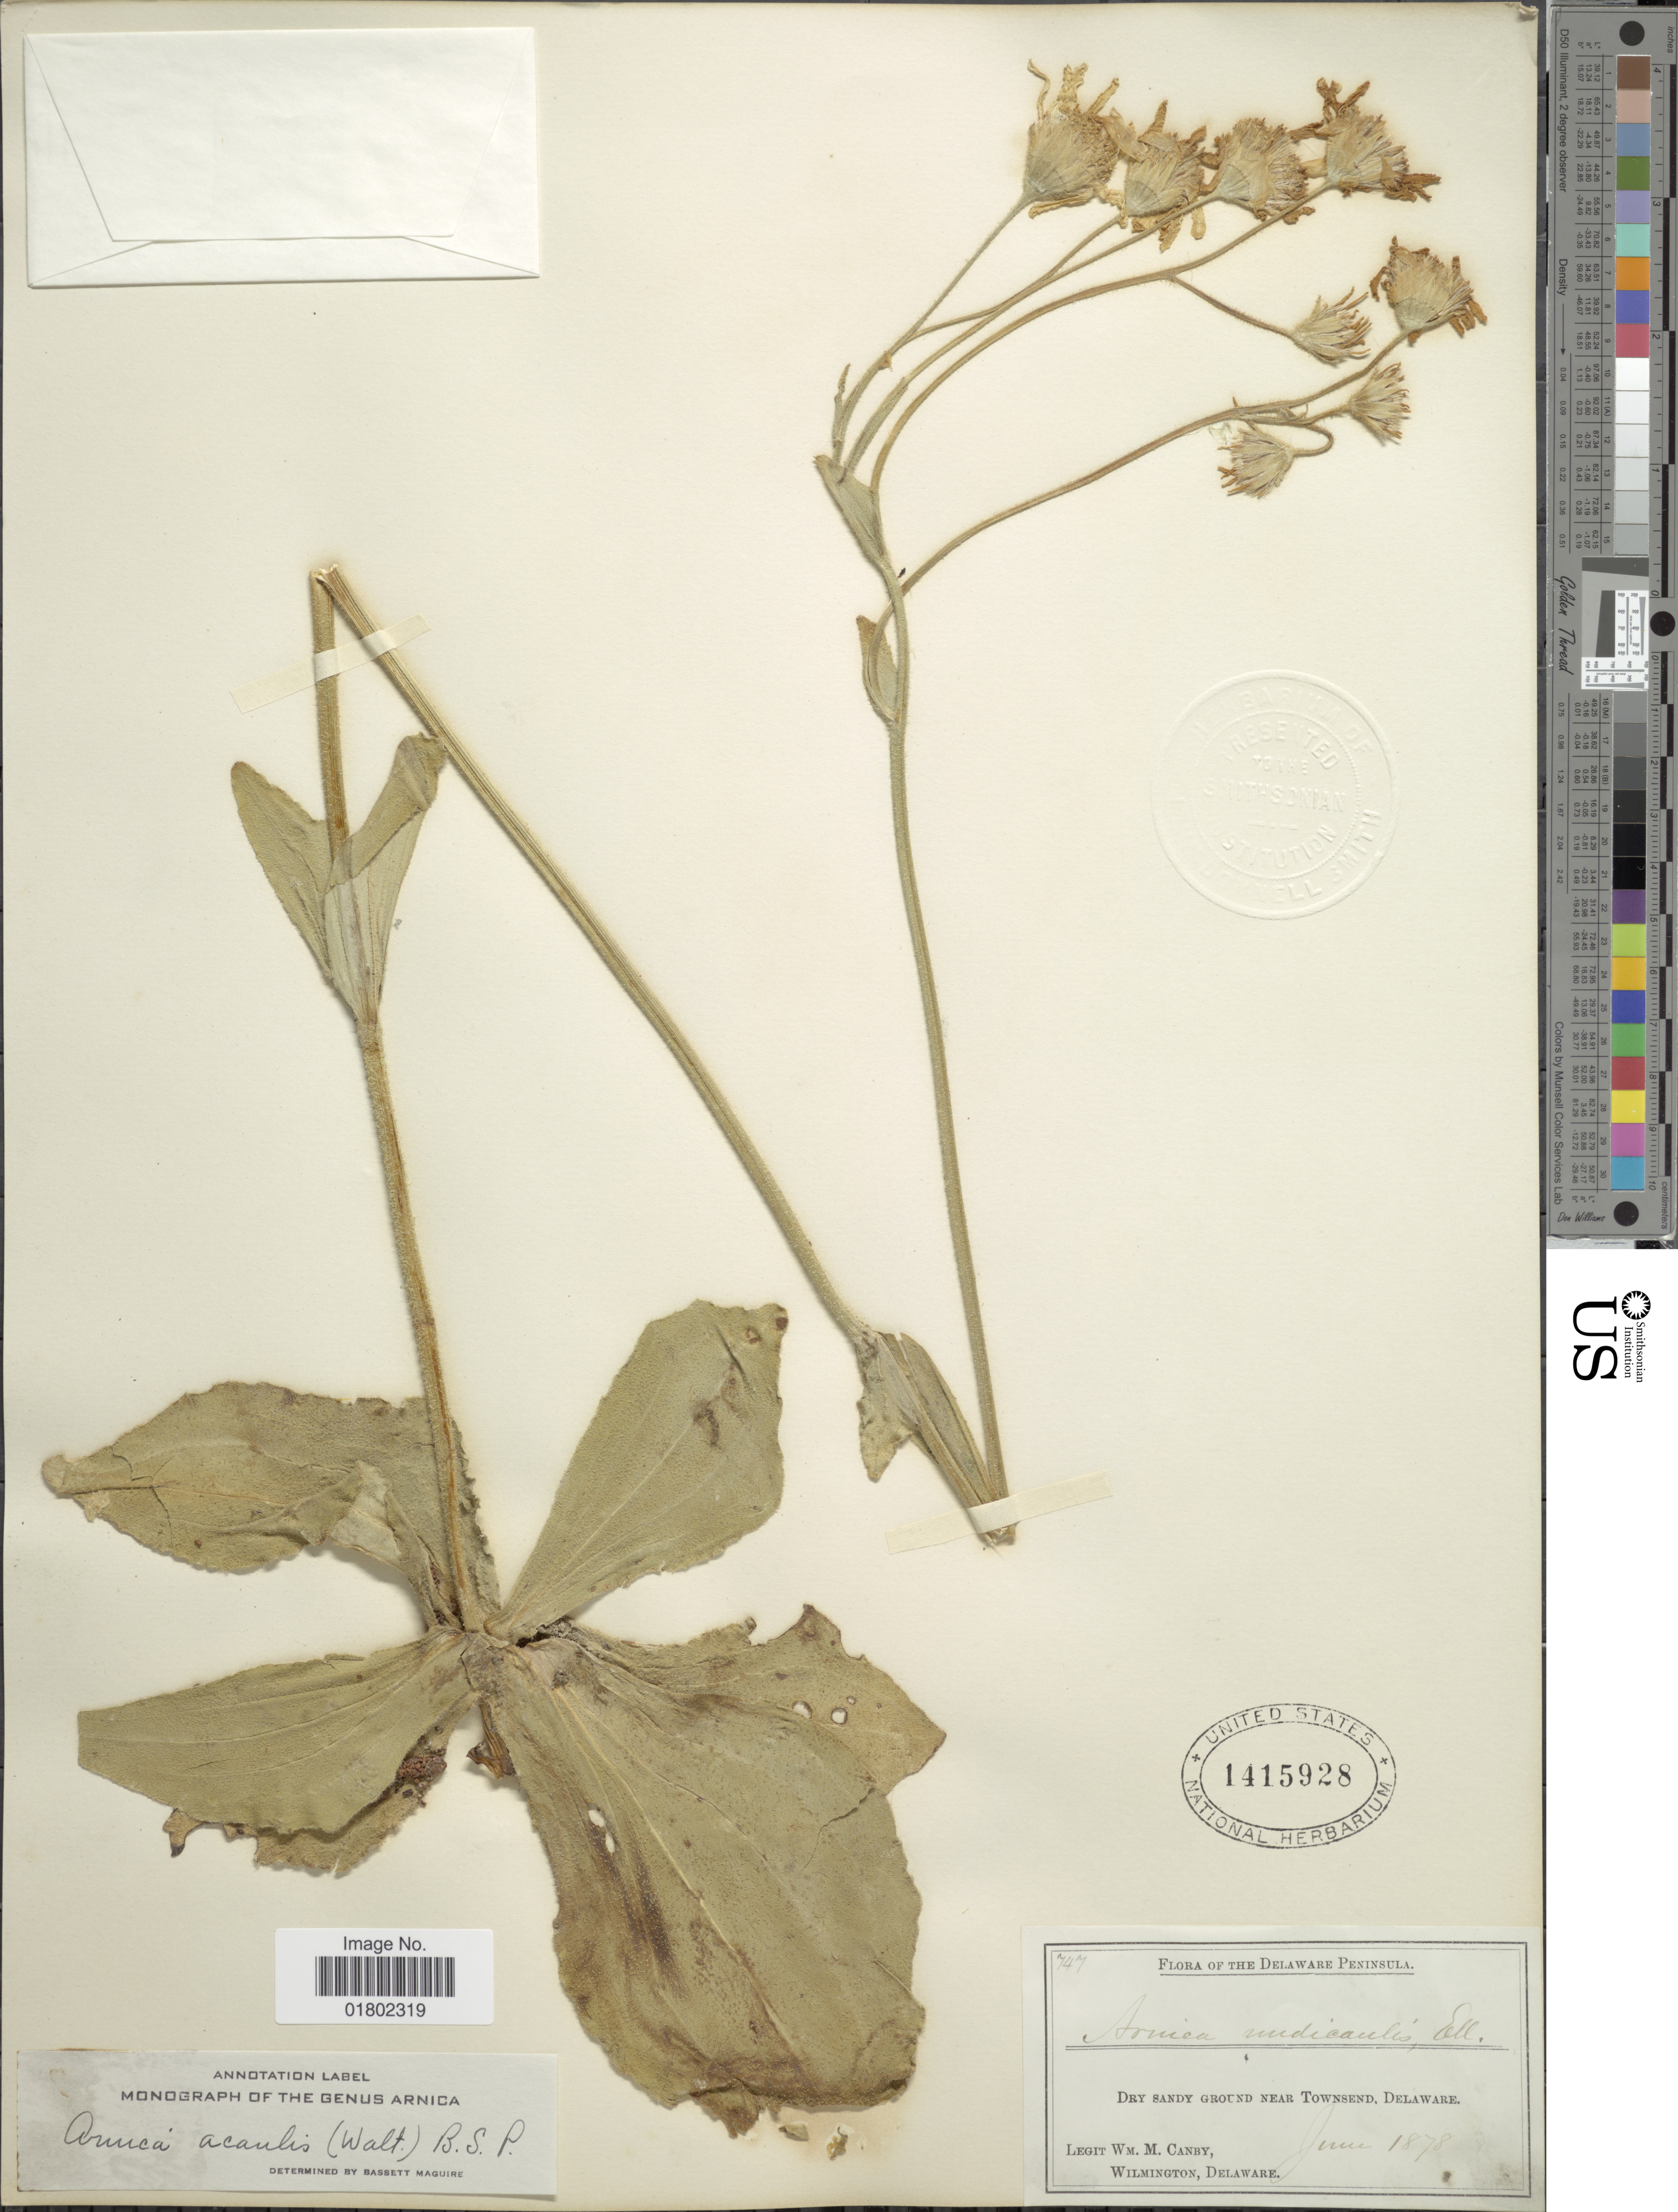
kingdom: Plantae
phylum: Tracheophyta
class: Magnoliopsida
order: Asterales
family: Asteraceae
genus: Arnica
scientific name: Arnica acaulis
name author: (Walter) Britton, Stearns & Poggenb.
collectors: W. M. Canby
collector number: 747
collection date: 1897-06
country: United States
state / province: Delaware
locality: Near Townsend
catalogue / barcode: US 1415928